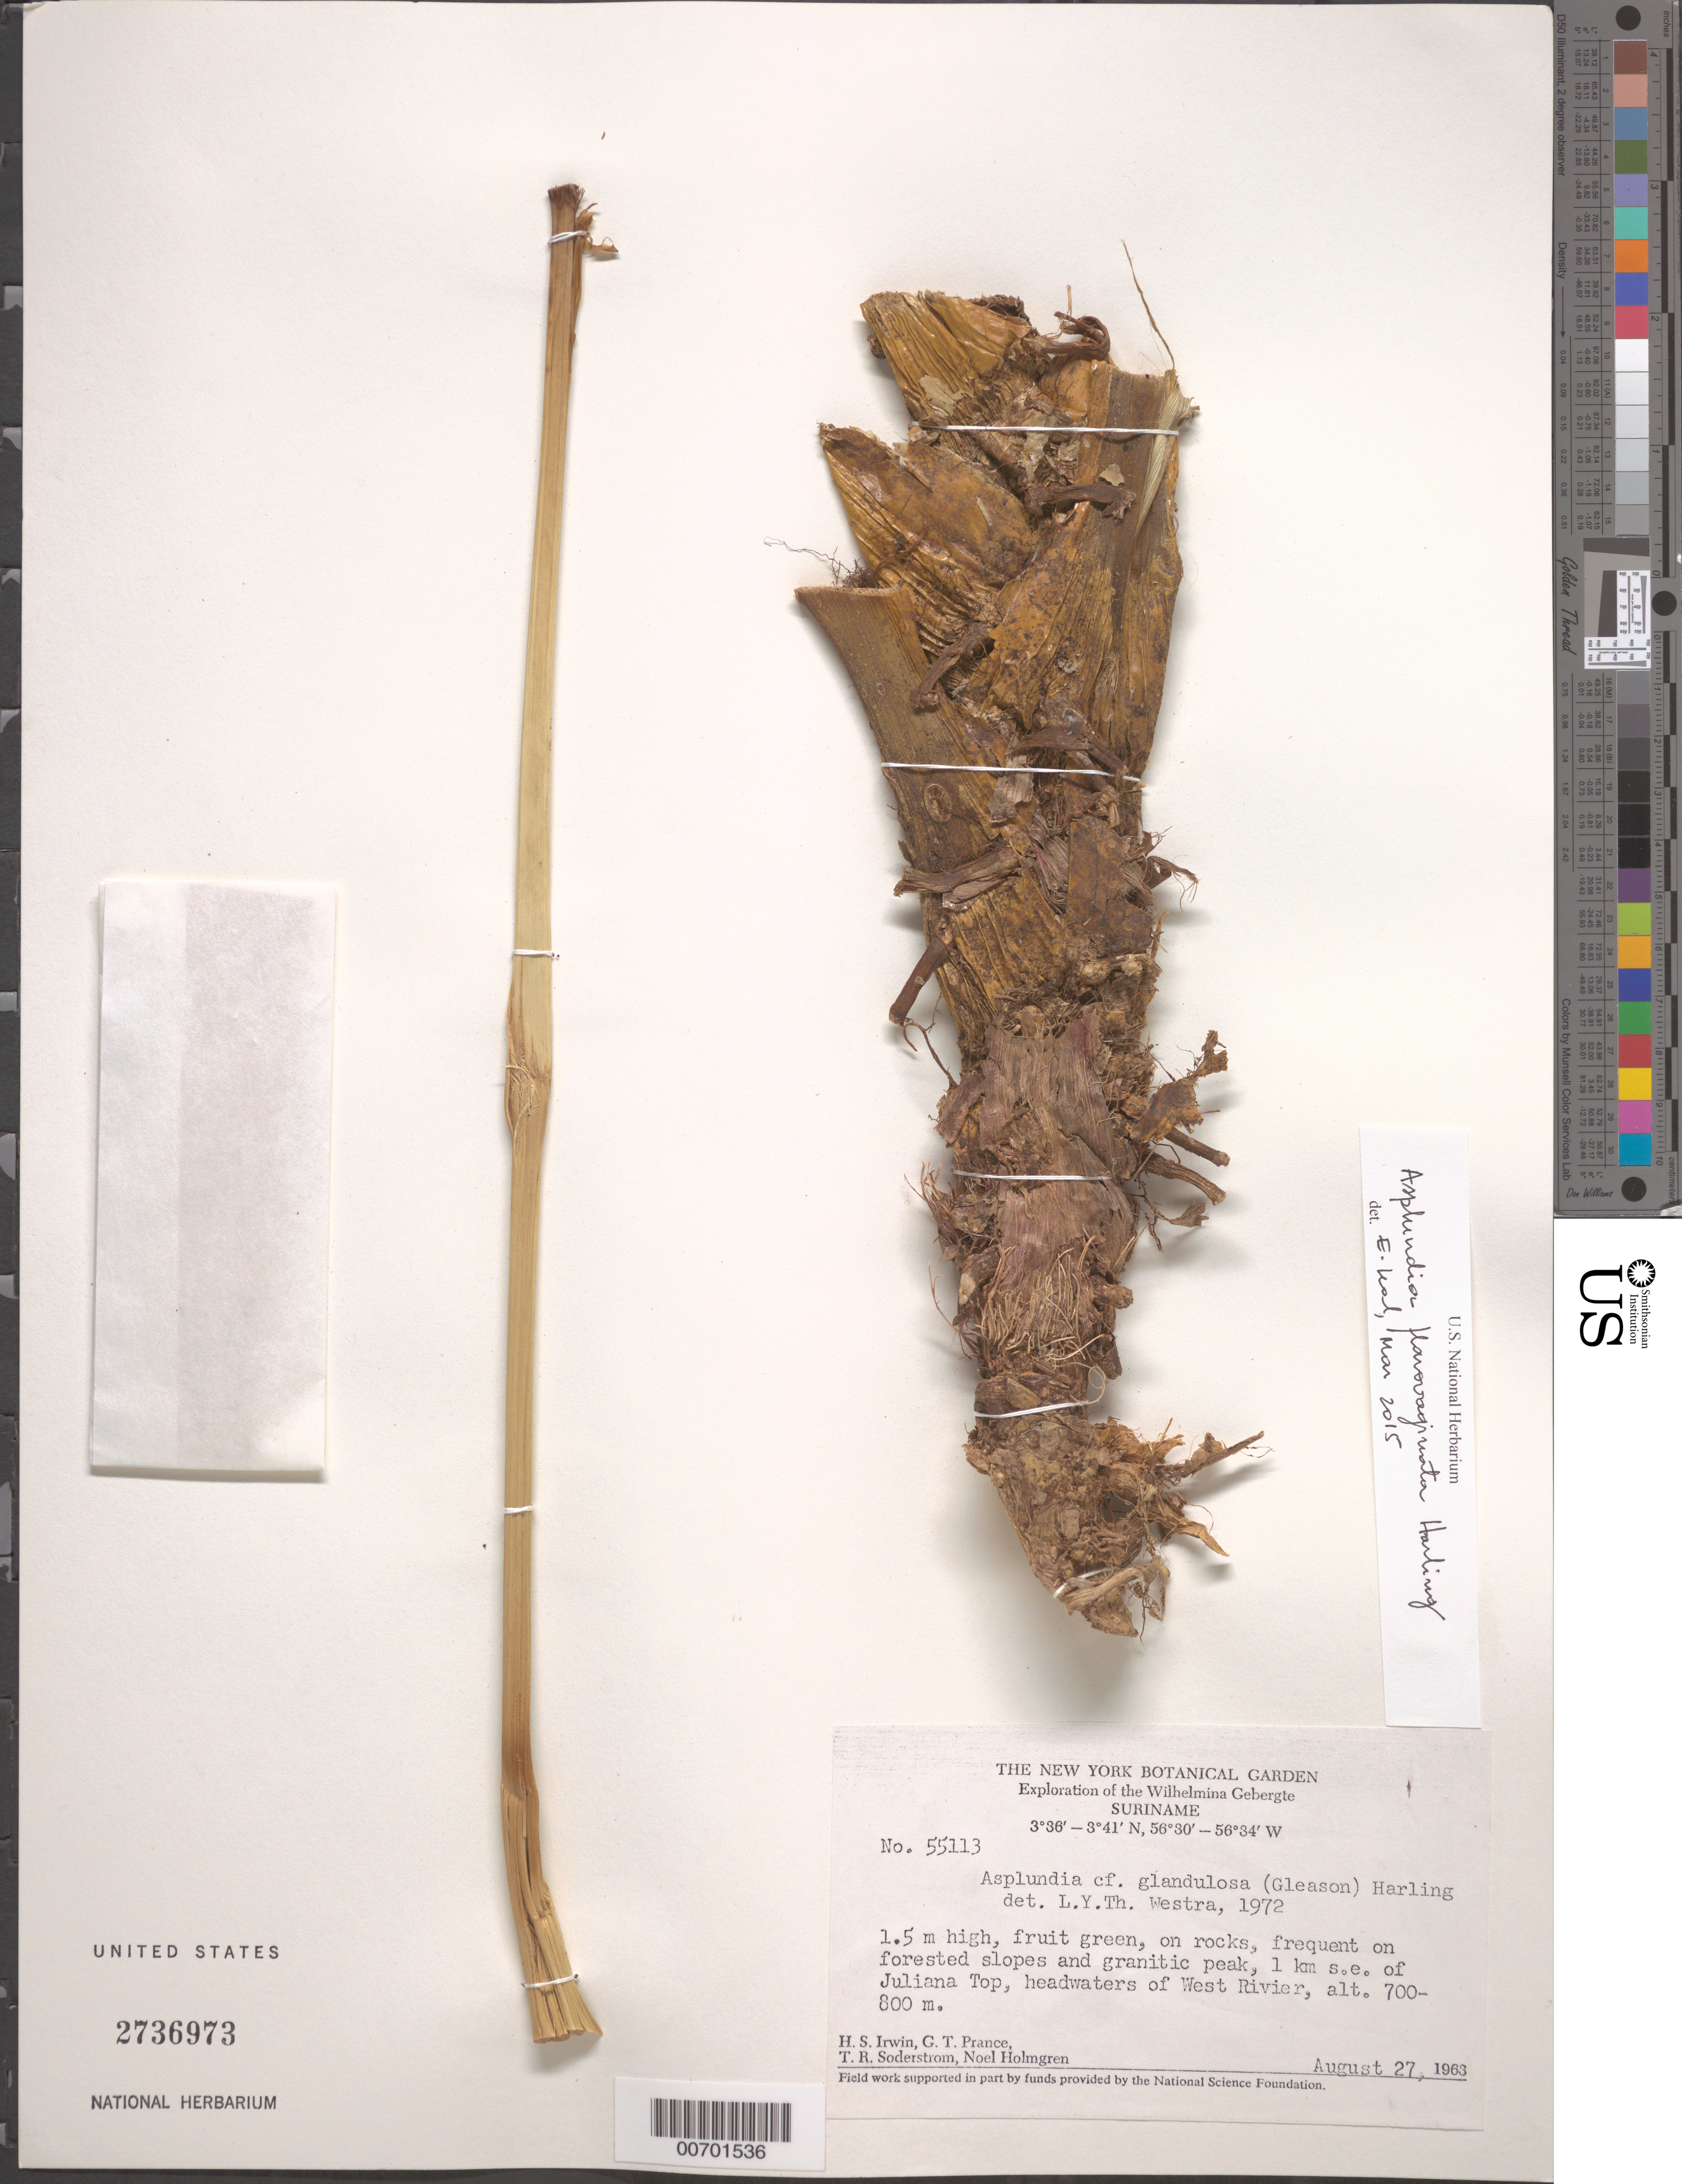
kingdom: Plantae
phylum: Tracheophyta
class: Liliopsida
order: Pandanales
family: Cyclanthaceae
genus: Asplundia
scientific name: Asplundia flavovaginata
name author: Harling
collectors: H. Irwin, G. T. Prance, T. R. Soderstrom & N. H. Holmgren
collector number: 55113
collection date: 1963-08-27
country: Suriname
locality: The Wilhelmina Gebergte. 1 km s.e. of Juliana Top, headwaters of West River.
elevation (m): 700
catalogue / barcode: US 2736973